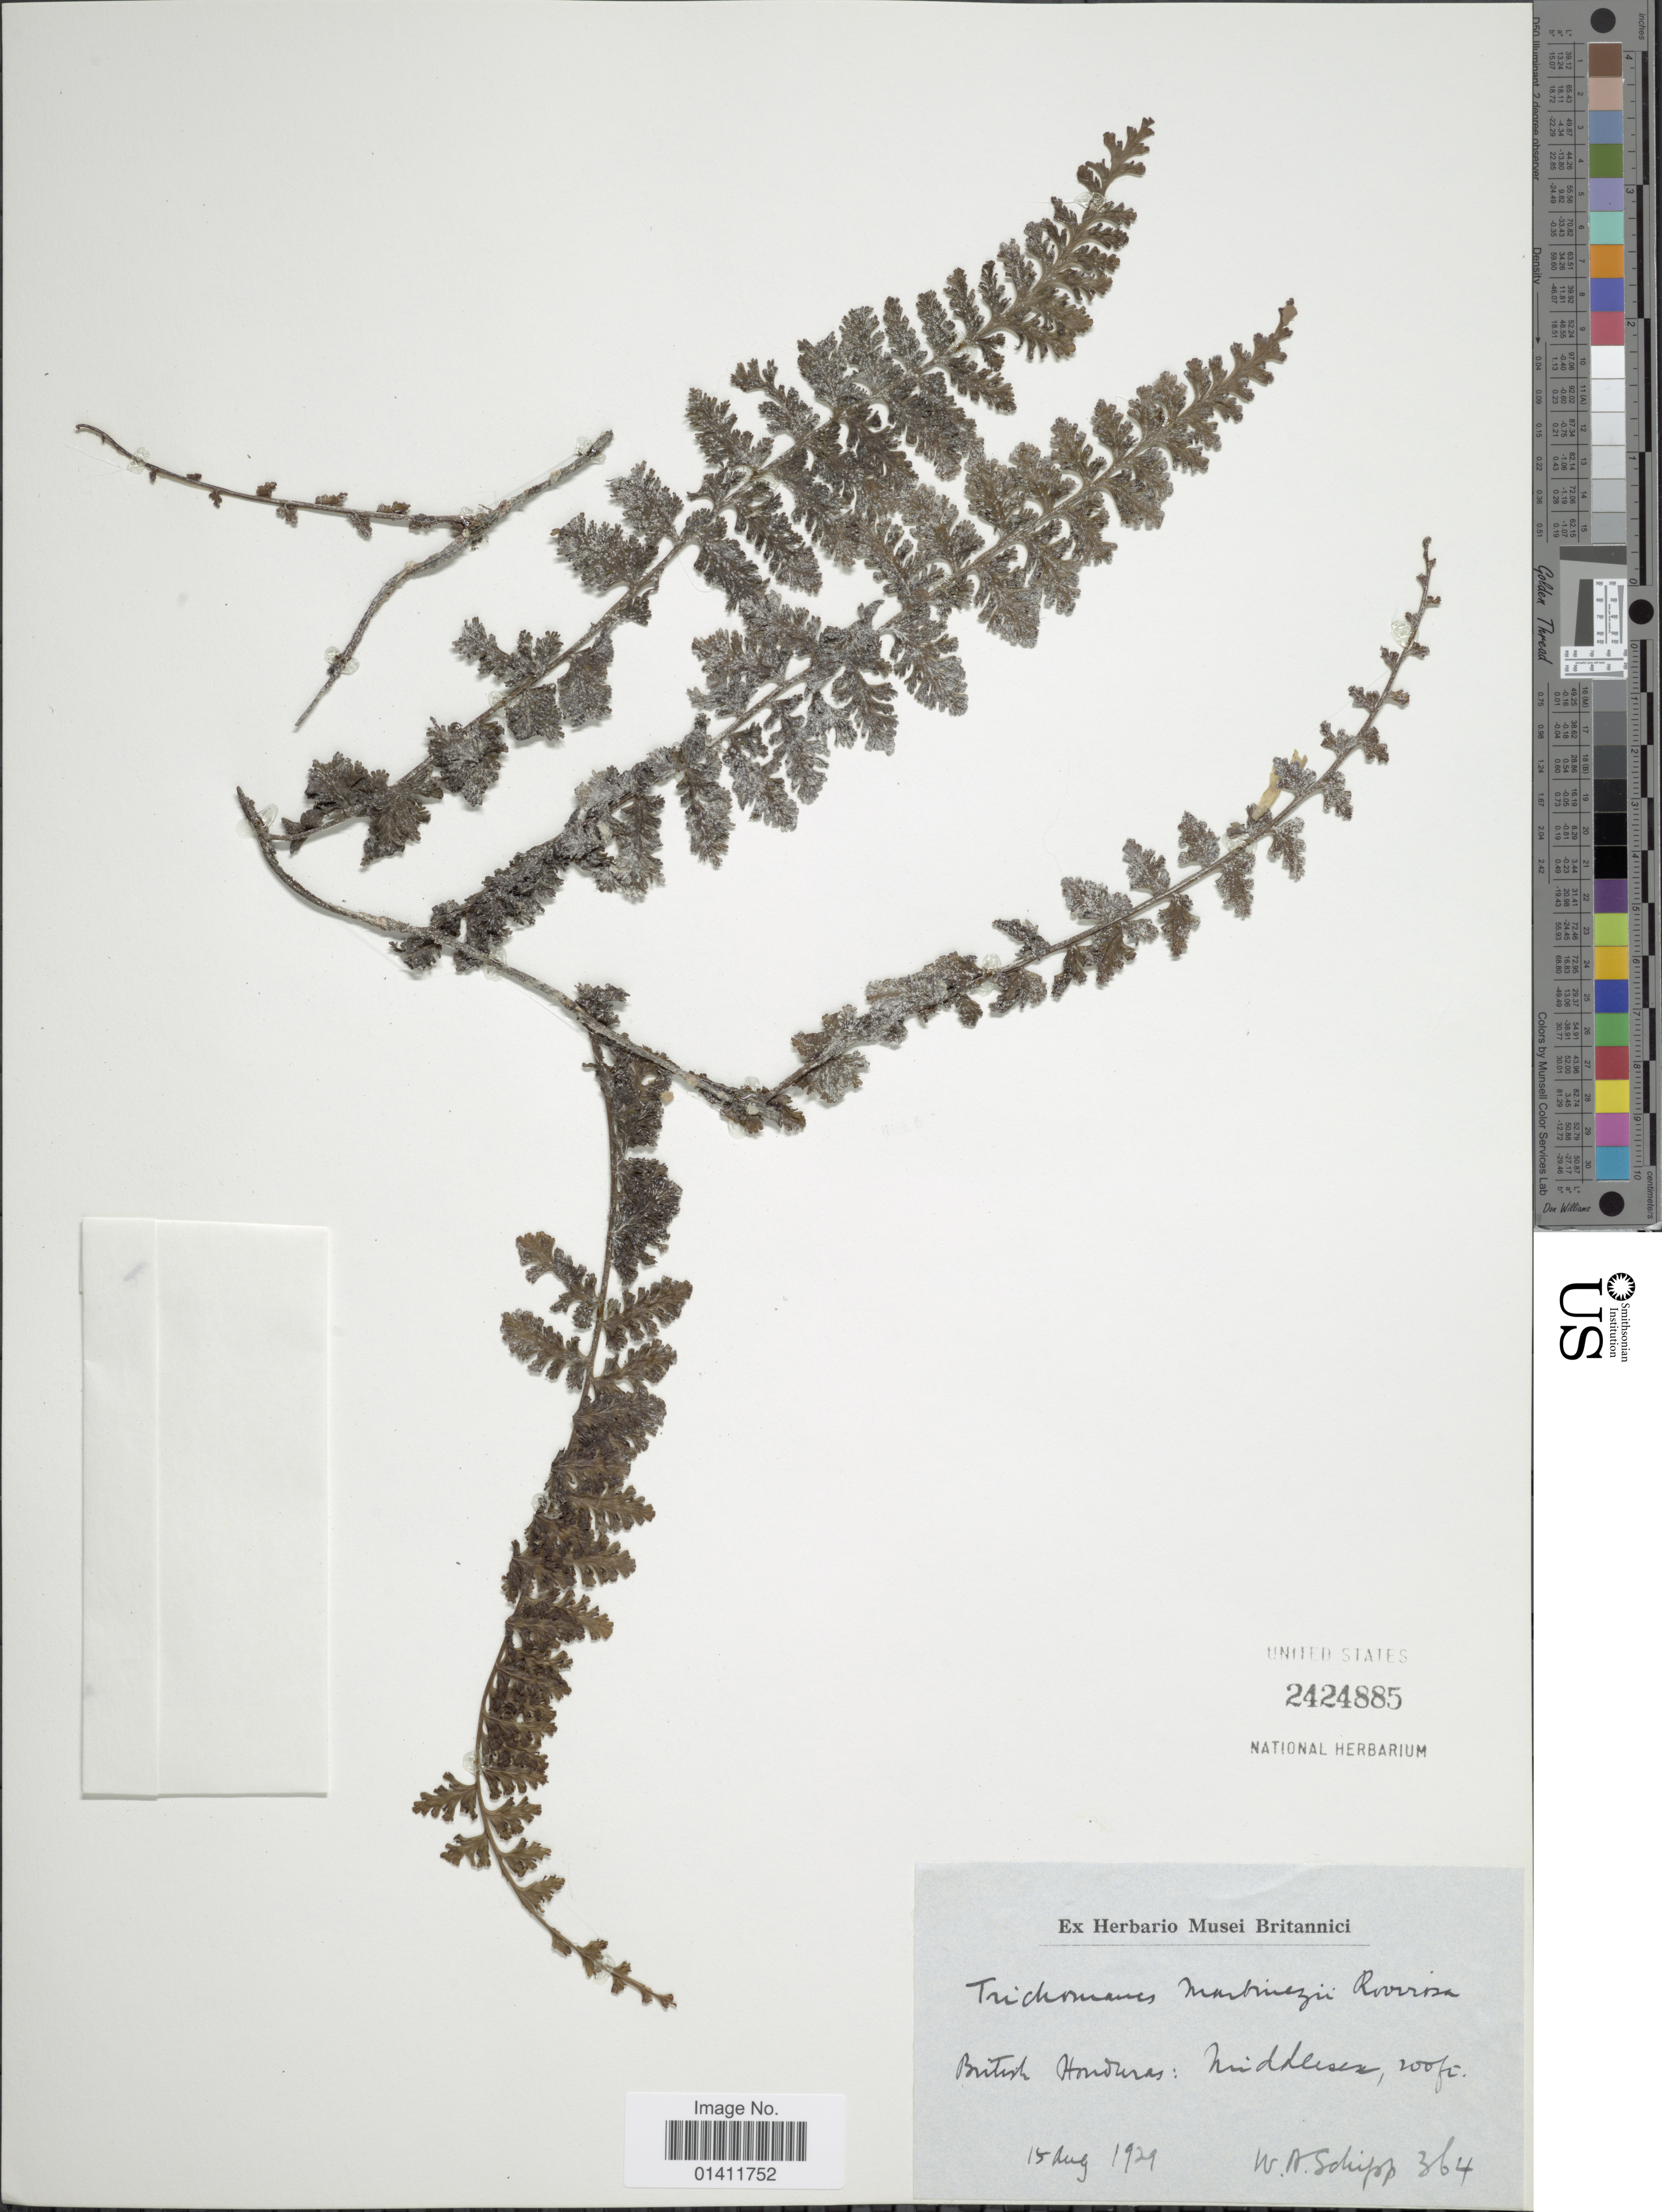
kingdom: Plantae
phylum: Tracheophyta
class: Polypodiopsida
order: Hymenophyllales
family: Hymenophyllaceae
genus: Vandenboschia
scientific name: Vandenboschia collariata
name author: (Bosch) Ebihara & K. Iwats.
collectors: W. Schipp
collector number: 364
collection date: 1929-08-15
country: Belize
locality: British Honduras: Middesex.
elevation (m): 61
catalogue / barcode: US 2424885